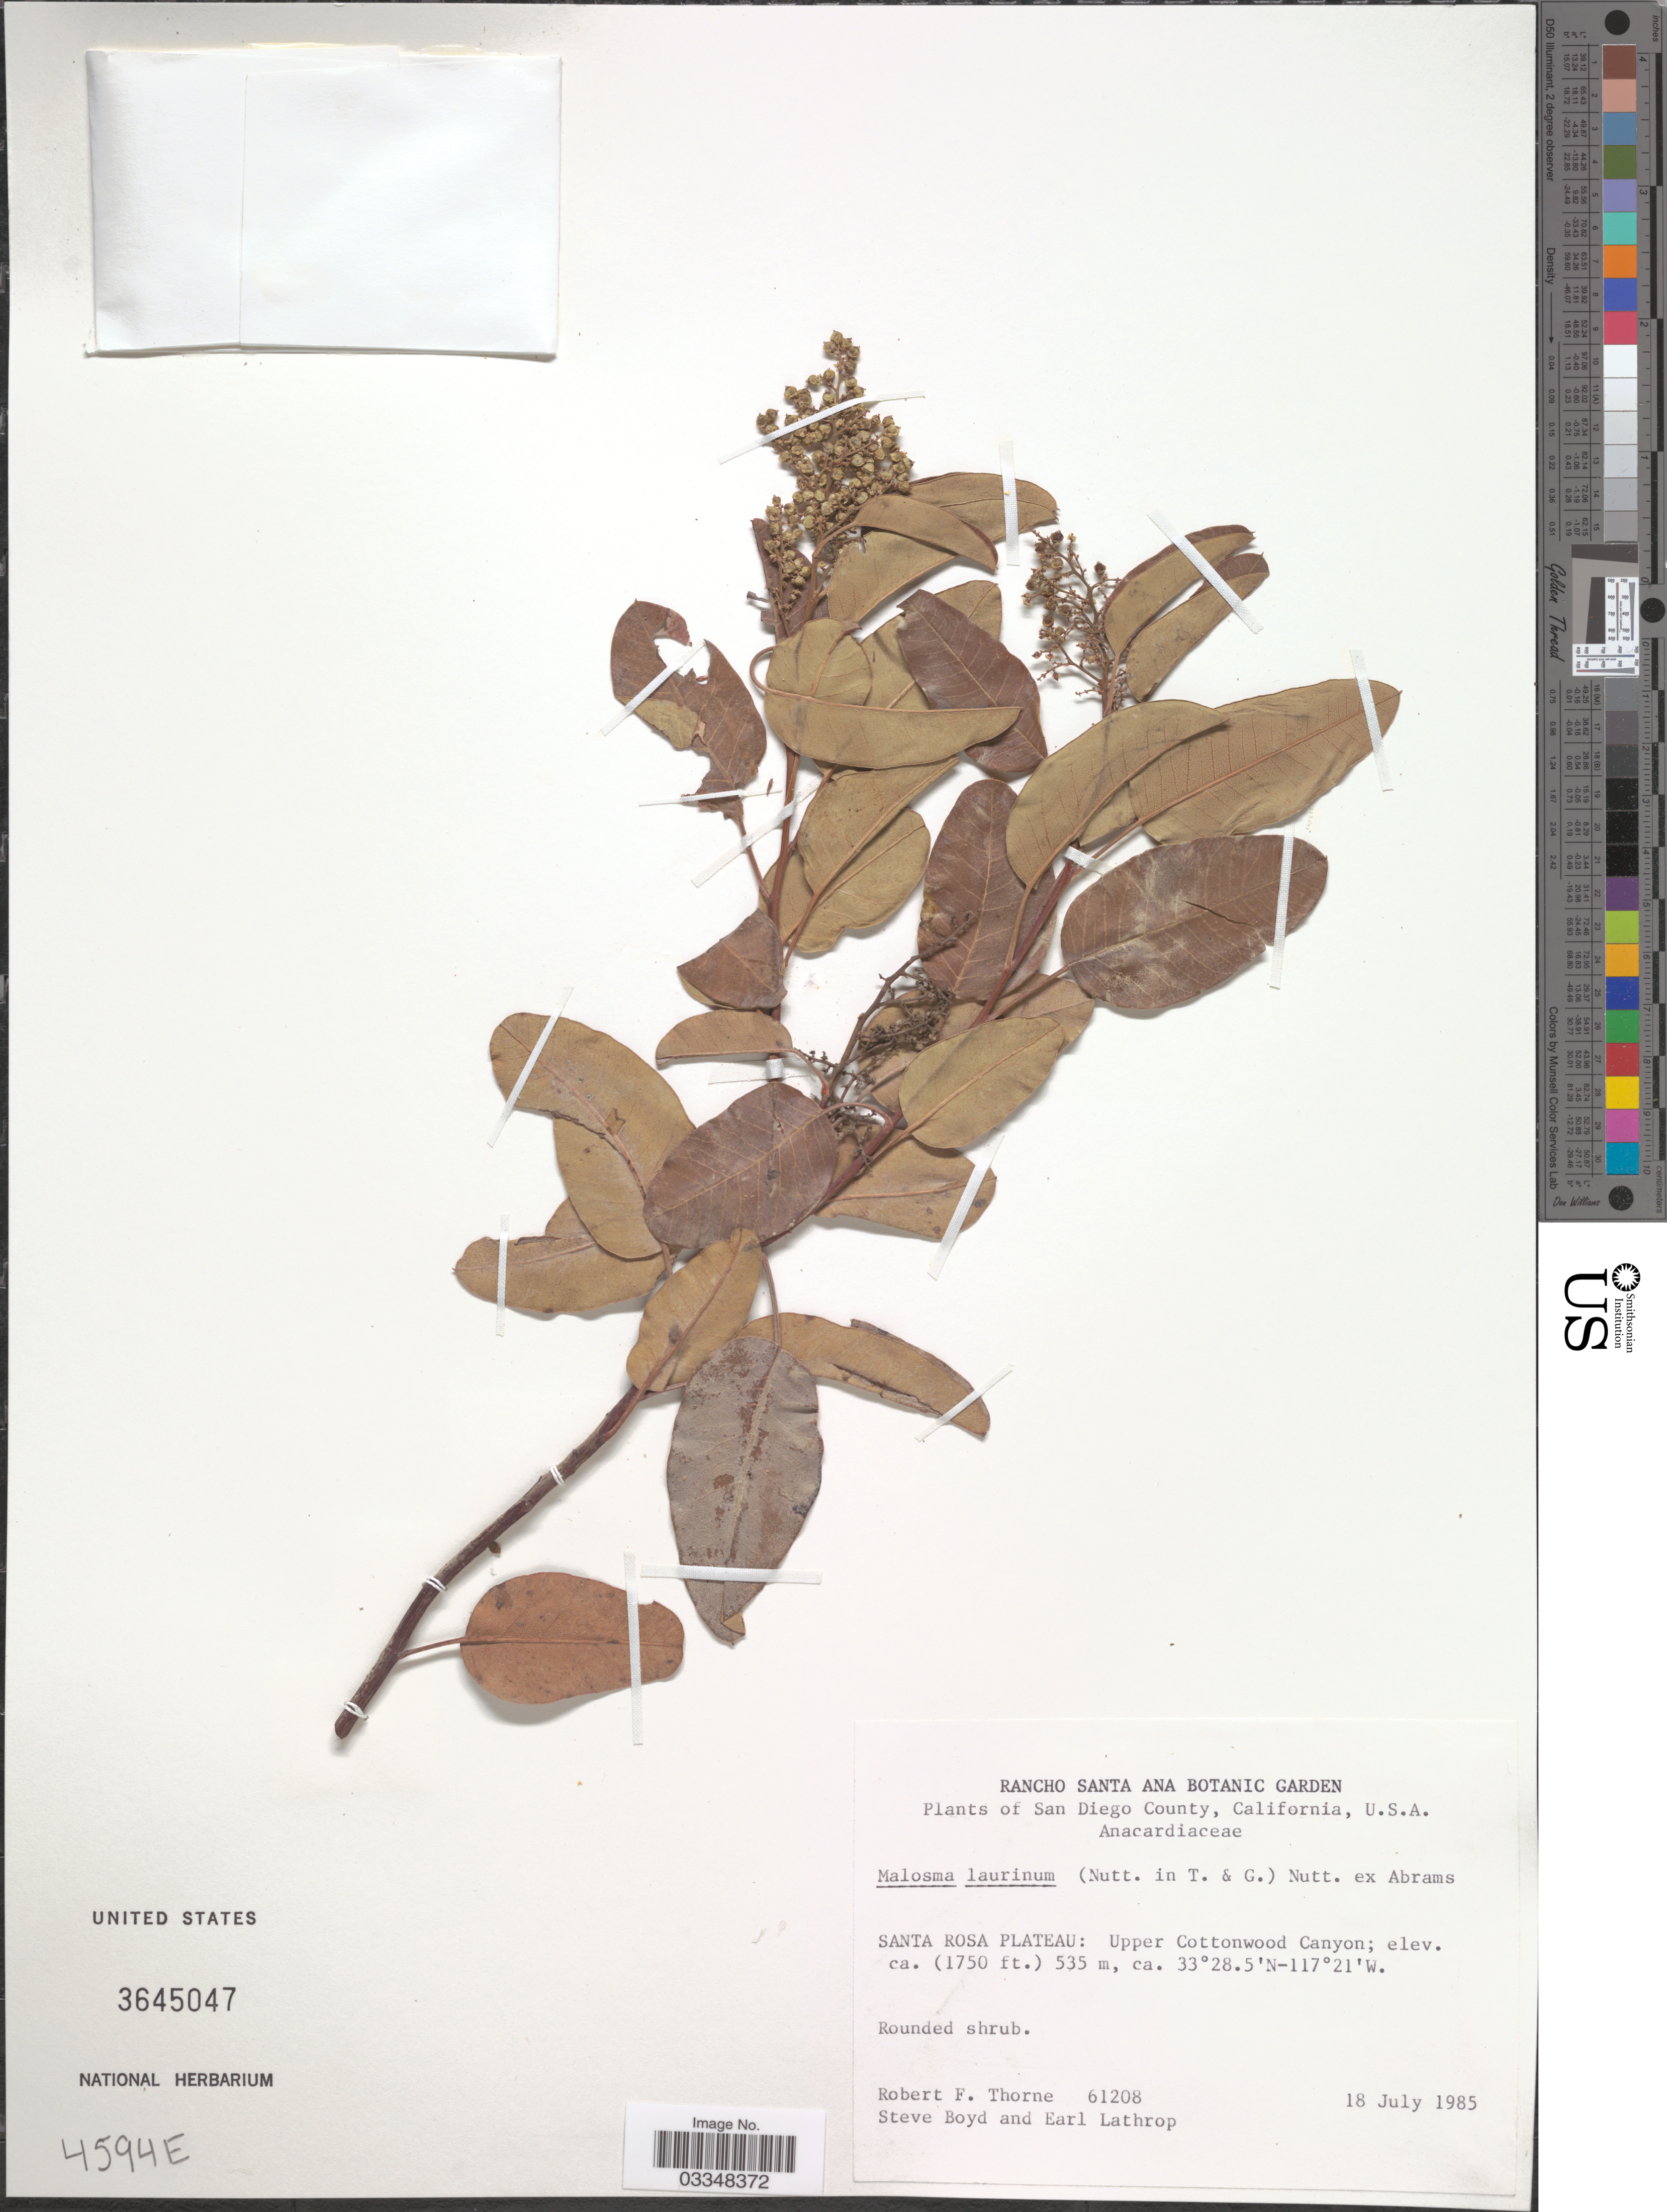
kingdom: Plantae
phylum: Tracheophyta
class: Magnoliopsida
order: Sapindales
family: Anacardiaceae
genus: Malosma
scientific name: Malosma laurina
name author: (Nutt.) Nutt. ex Abrams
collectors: R. F. Thorne, S. Boyd & E. W. Lathrop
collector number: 61208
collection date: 1985-07-18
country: United States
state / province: California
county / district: San Diego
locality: San Diego County. Santa Rosa Plateau: Upper Cottonwood Canyon.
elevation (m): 533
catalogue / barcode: US 3645047